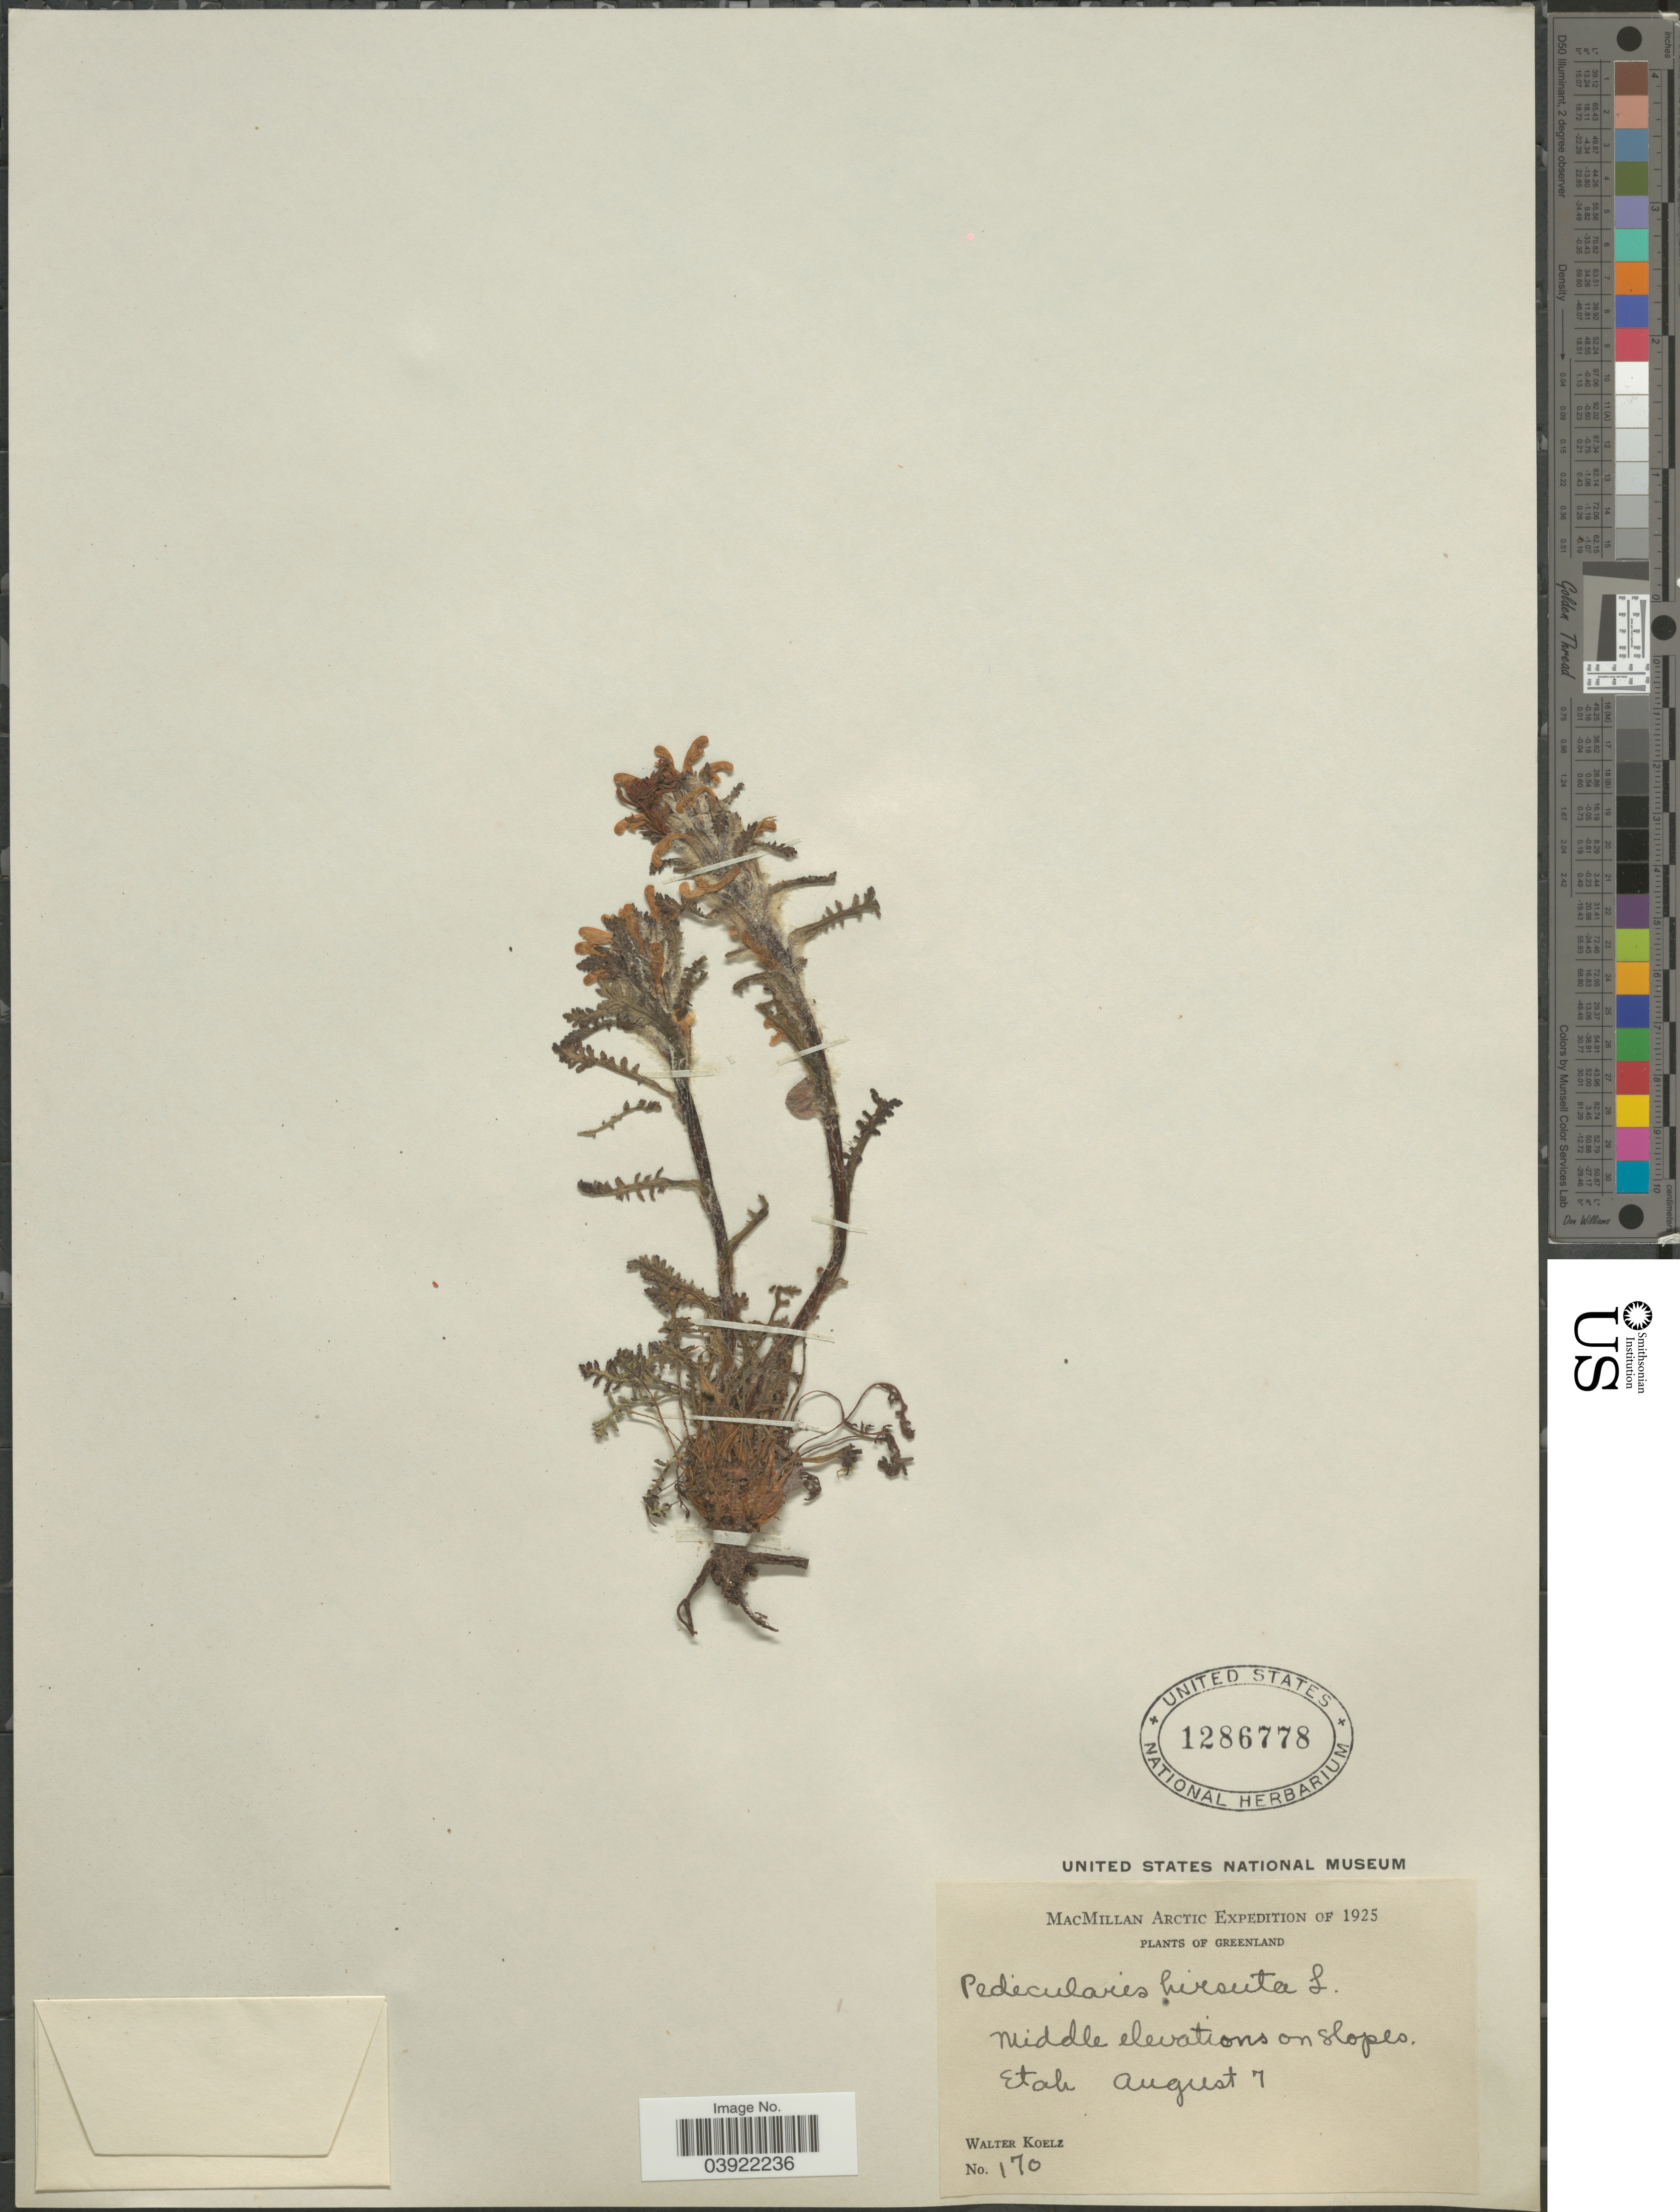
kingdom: Plantae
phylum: Tracheophyta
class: Magnoliopsida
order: Lamiales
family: Orobanchaceae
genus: Pedicularis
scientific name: Pedicularis hirsuta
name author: L.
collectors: W. N. Koelz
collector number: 170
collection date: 1925-08-07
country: Greenland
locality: Middle elevations on slopes Etah.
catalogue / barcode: US 1286778